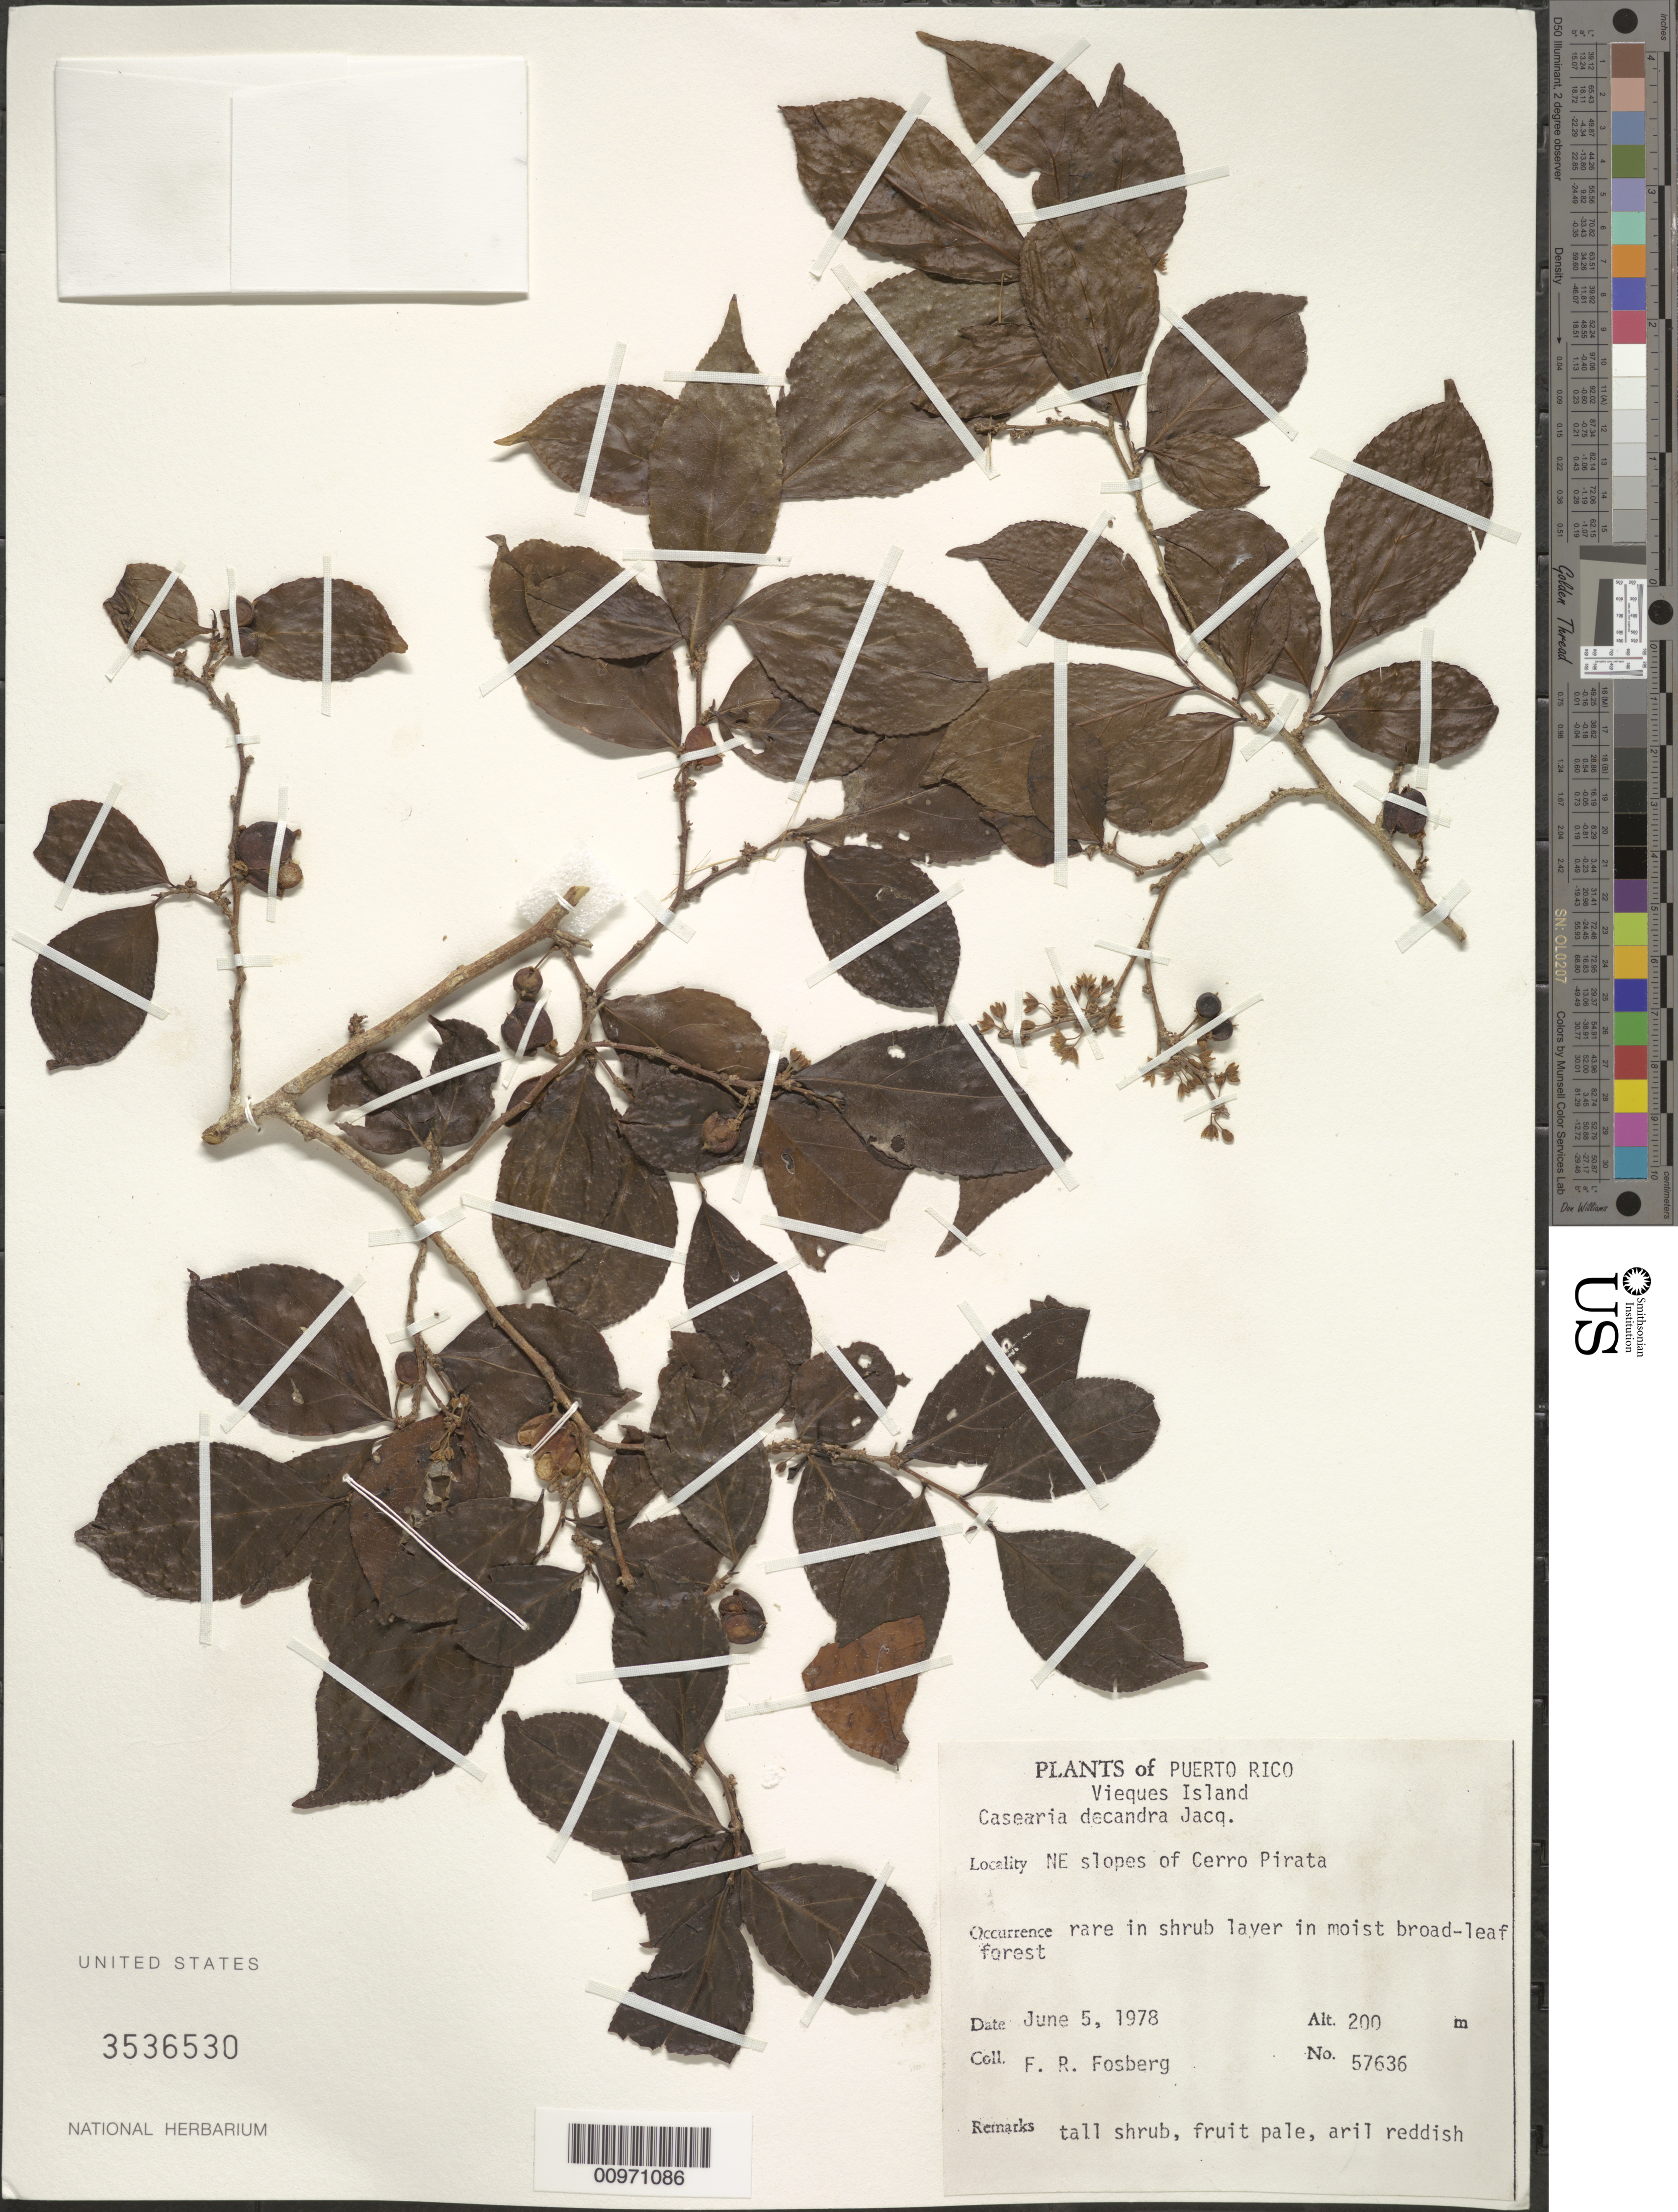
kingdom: Plantae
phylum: Tracheophyta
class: Magnoliopsida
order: Malpighiales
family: Salicaceae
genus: Casearia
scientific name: Casearia decandra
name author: Jacq.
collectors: F. R. Fosberg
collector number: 57636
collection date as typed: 05 Jun 1978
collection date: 1978-06-05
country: Puerto Rico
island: Vieques I.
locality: NE slopes of Cerro Pirata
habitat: In shrub layer in moist broadleaf forest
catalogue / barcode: US 3536530